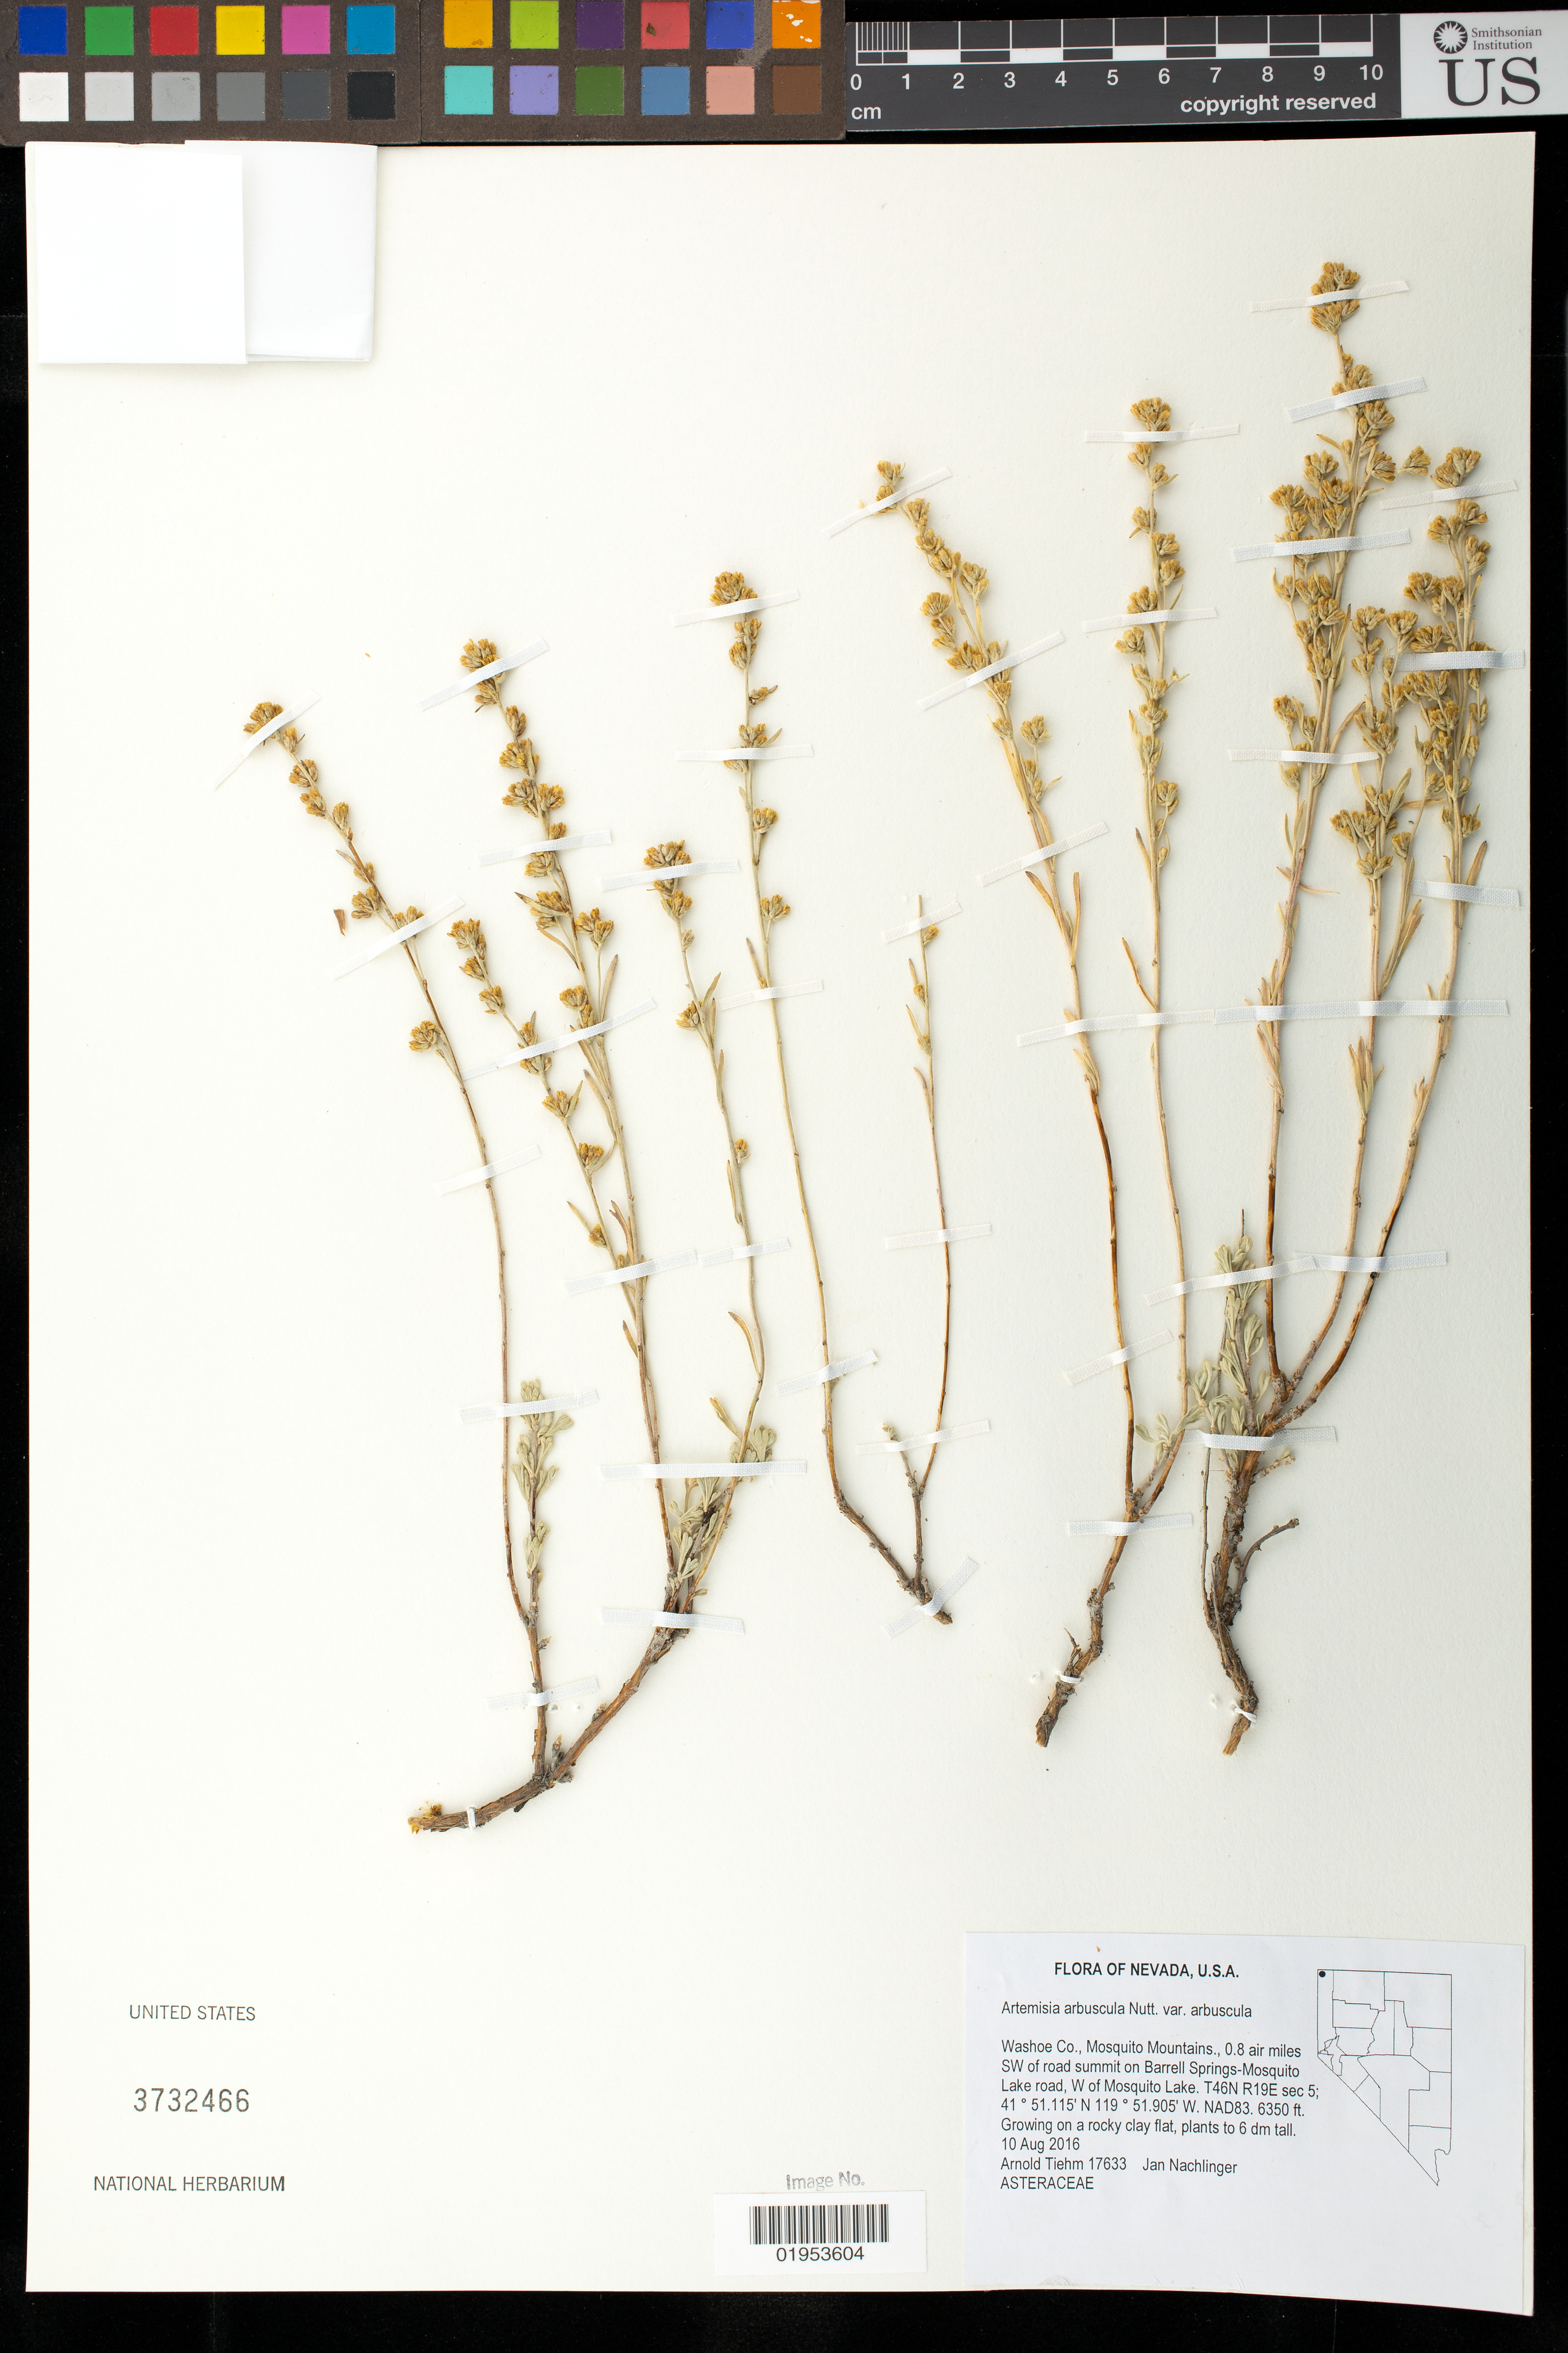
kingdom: Plantae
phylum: Tracheophyta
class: Magnoliopsida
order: Asterales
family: Asteraceae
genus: Artemisia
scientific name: Artemisia arbuscula var. arbuscula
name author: Nutt.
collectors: A. Tiehm & J. Nachlinger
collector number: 17633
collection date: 2016-08-10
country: United States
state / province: Nevada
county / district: Washoe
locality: Mosquito Mtns., 0.8 air miles SW of road summit on Barrell Springs-Mosquito Lake road, W of Mosquito Lake.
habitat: Rocky clay flat.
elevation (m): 1935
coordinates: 41 51.115 N, 119 51.905 W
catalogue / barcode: US 3732466